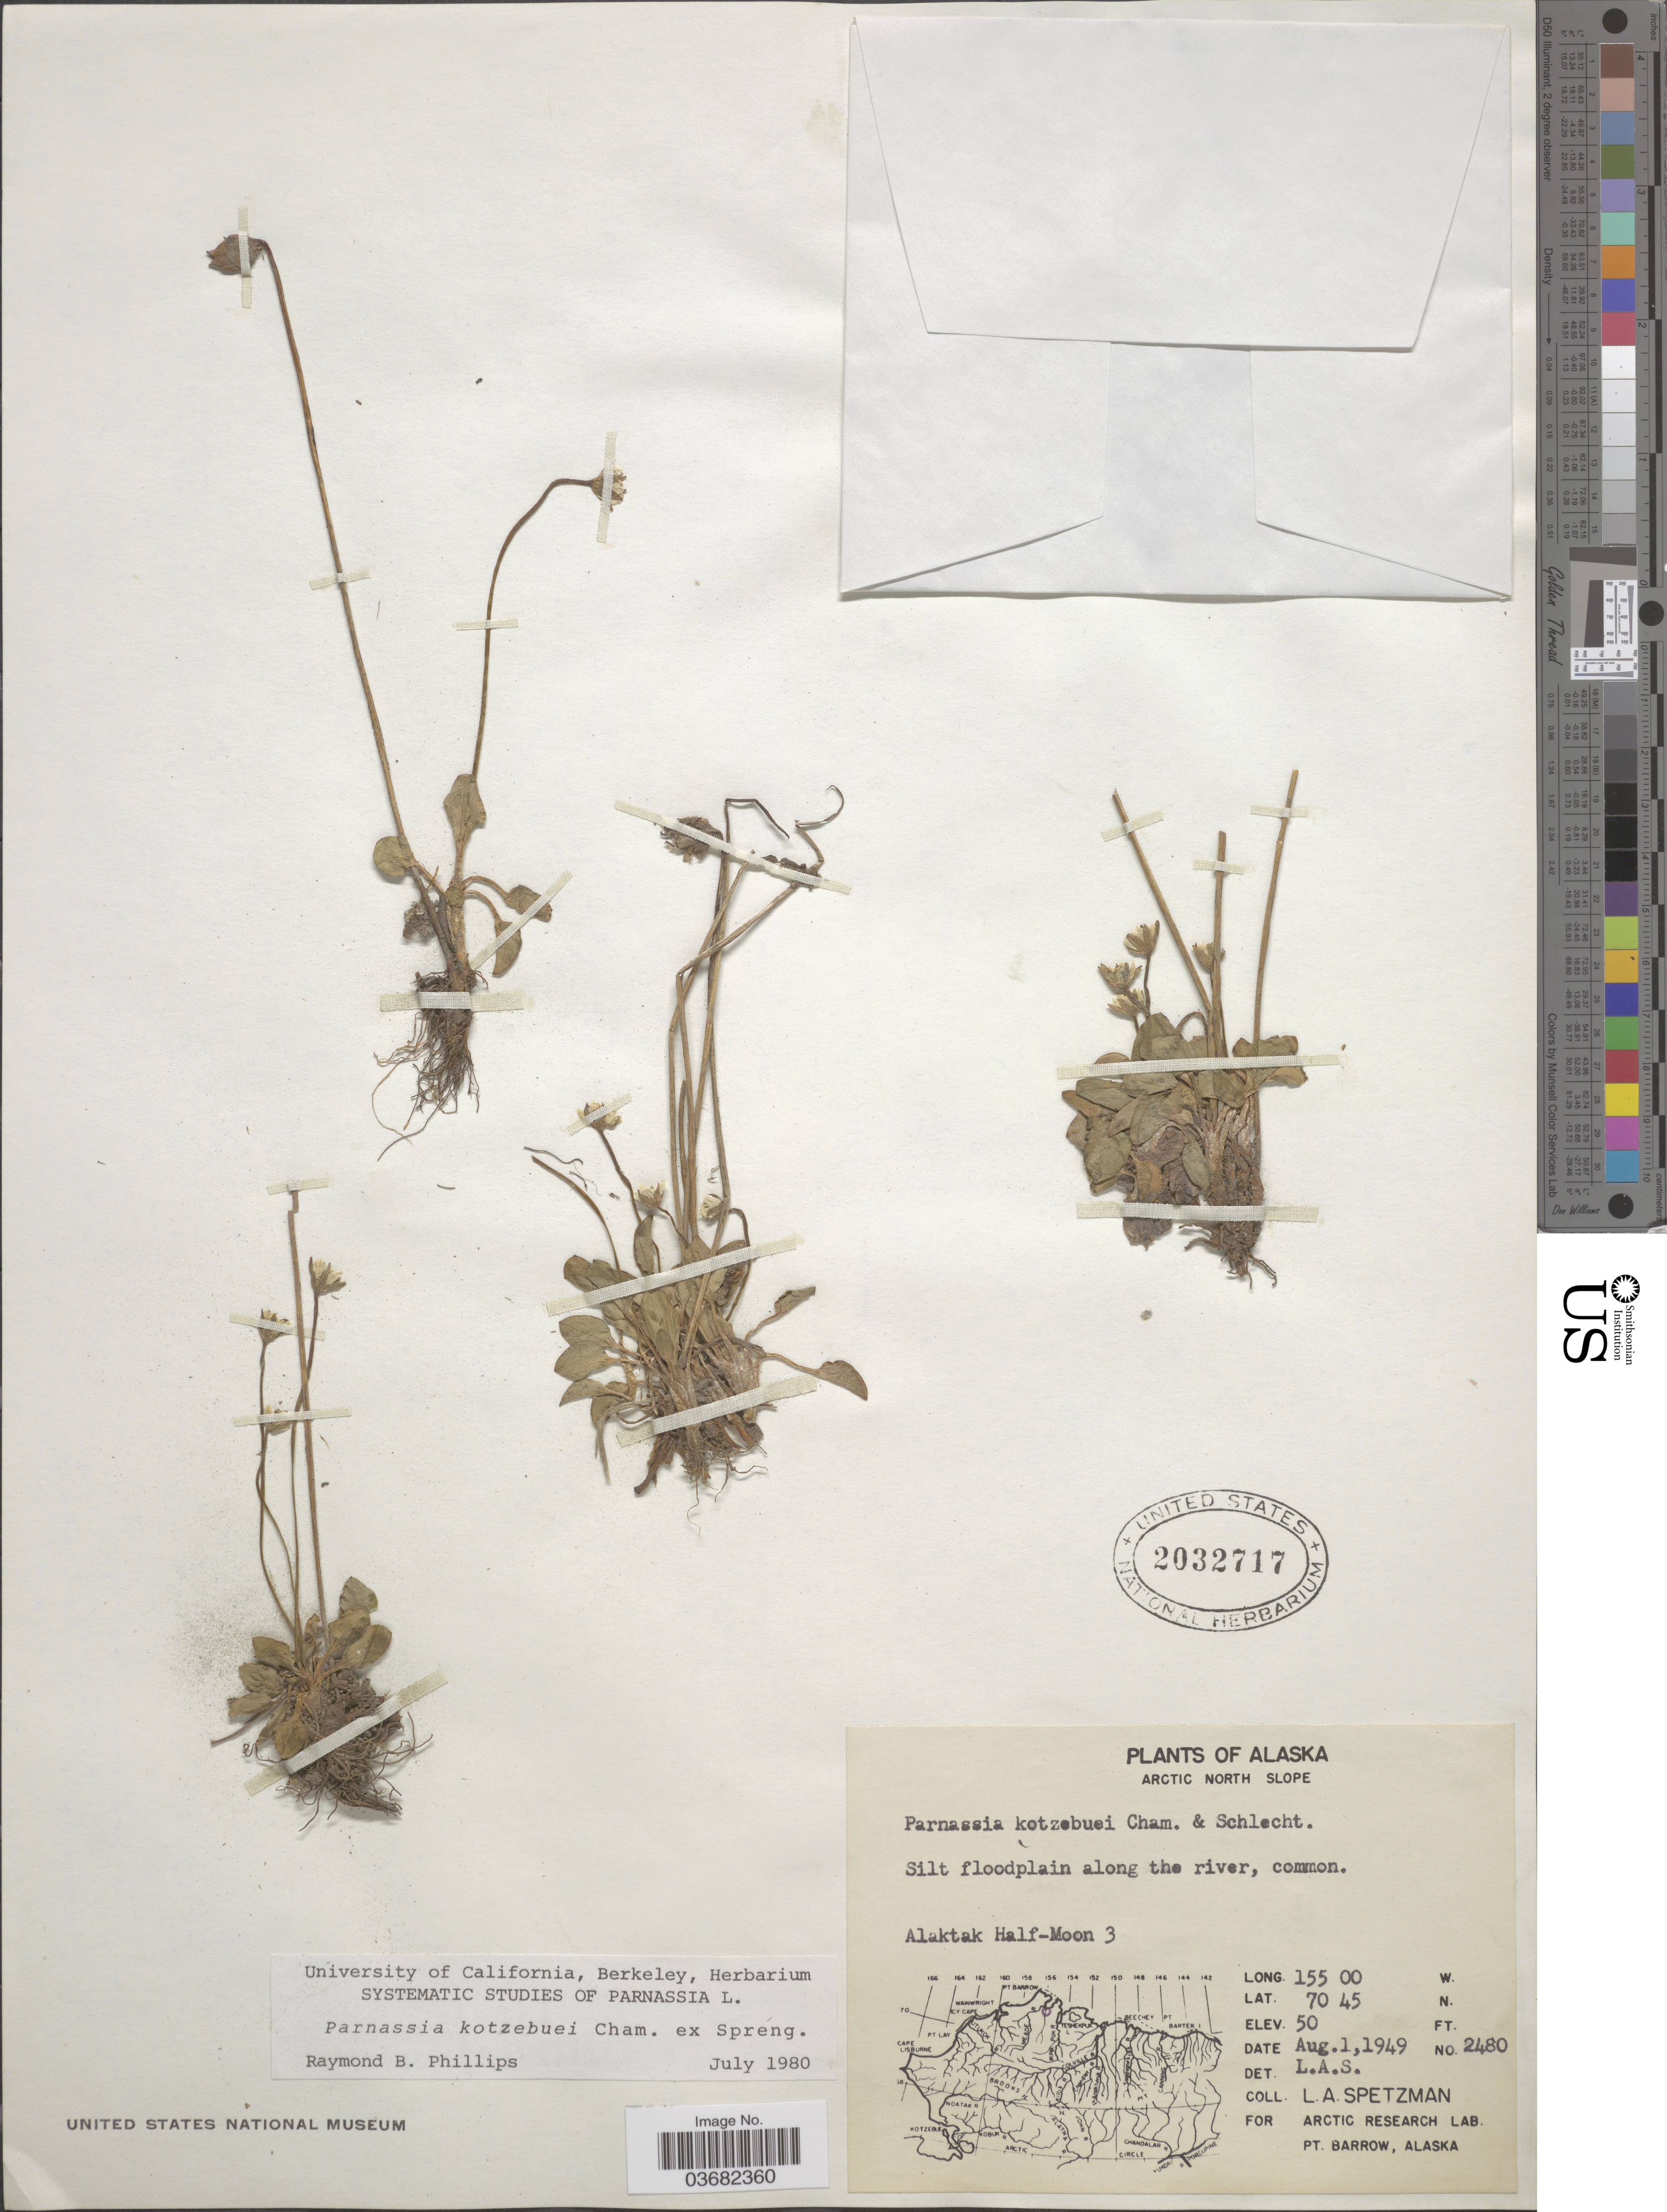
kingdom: Plantae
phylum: Tracheophyta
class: Magnoliopsida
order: Celastrales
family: Parnassiaceae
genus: Parnassia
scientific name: Parnassia kotzebuei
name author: Cham. ex Spreng.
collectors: L. Spetzman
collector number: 2480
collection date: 1949-08-01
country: United States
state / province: Alaska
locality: Arctic North Slope. Silt floodplain along the river. Alaktak Half-Moon 3.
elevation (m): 15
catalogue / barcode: US 2023717